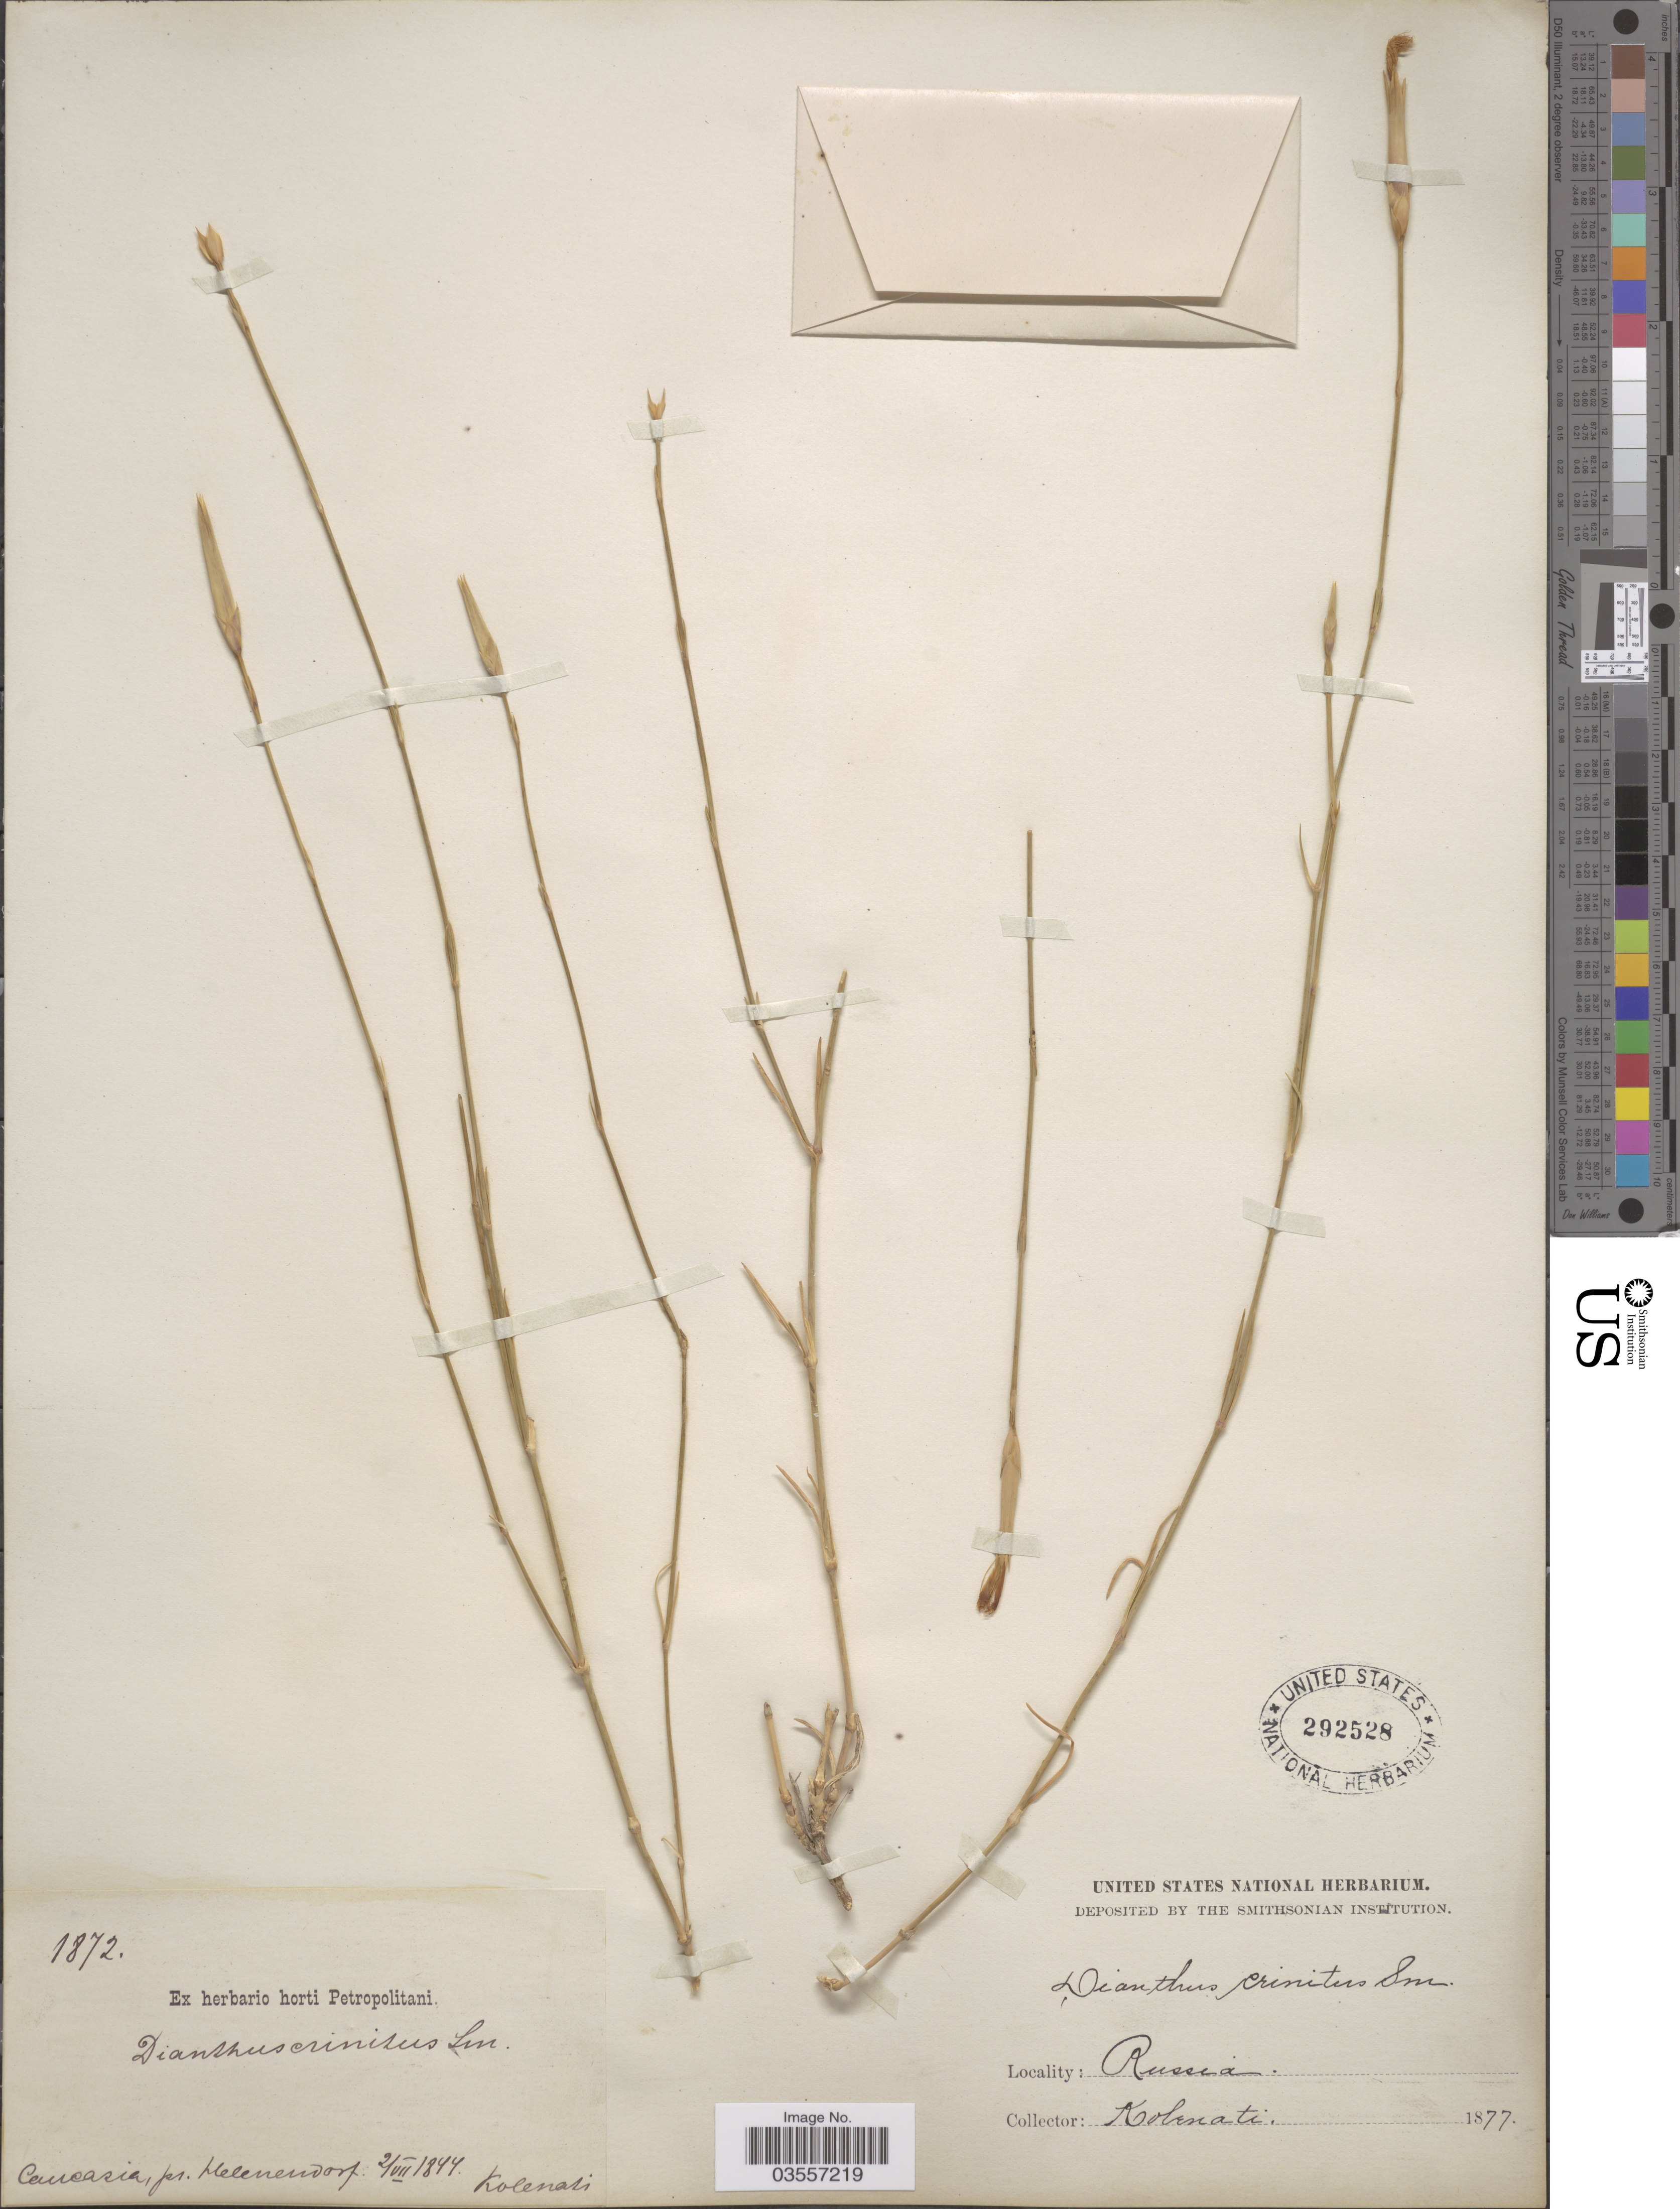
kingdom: Plantae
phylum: Tracheophyta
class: Magnoliopsida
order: Caryophyllales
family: Caryophyllaceae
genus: Dianthus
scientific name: Dianthus crinitus subsp. crinitus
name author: Sm.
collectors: Kolenati, --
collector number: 1872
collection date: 1877-08-02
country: Azerbaijan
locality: Caucasia, pr. Helenenderf. Russia.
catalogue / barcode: US 292528